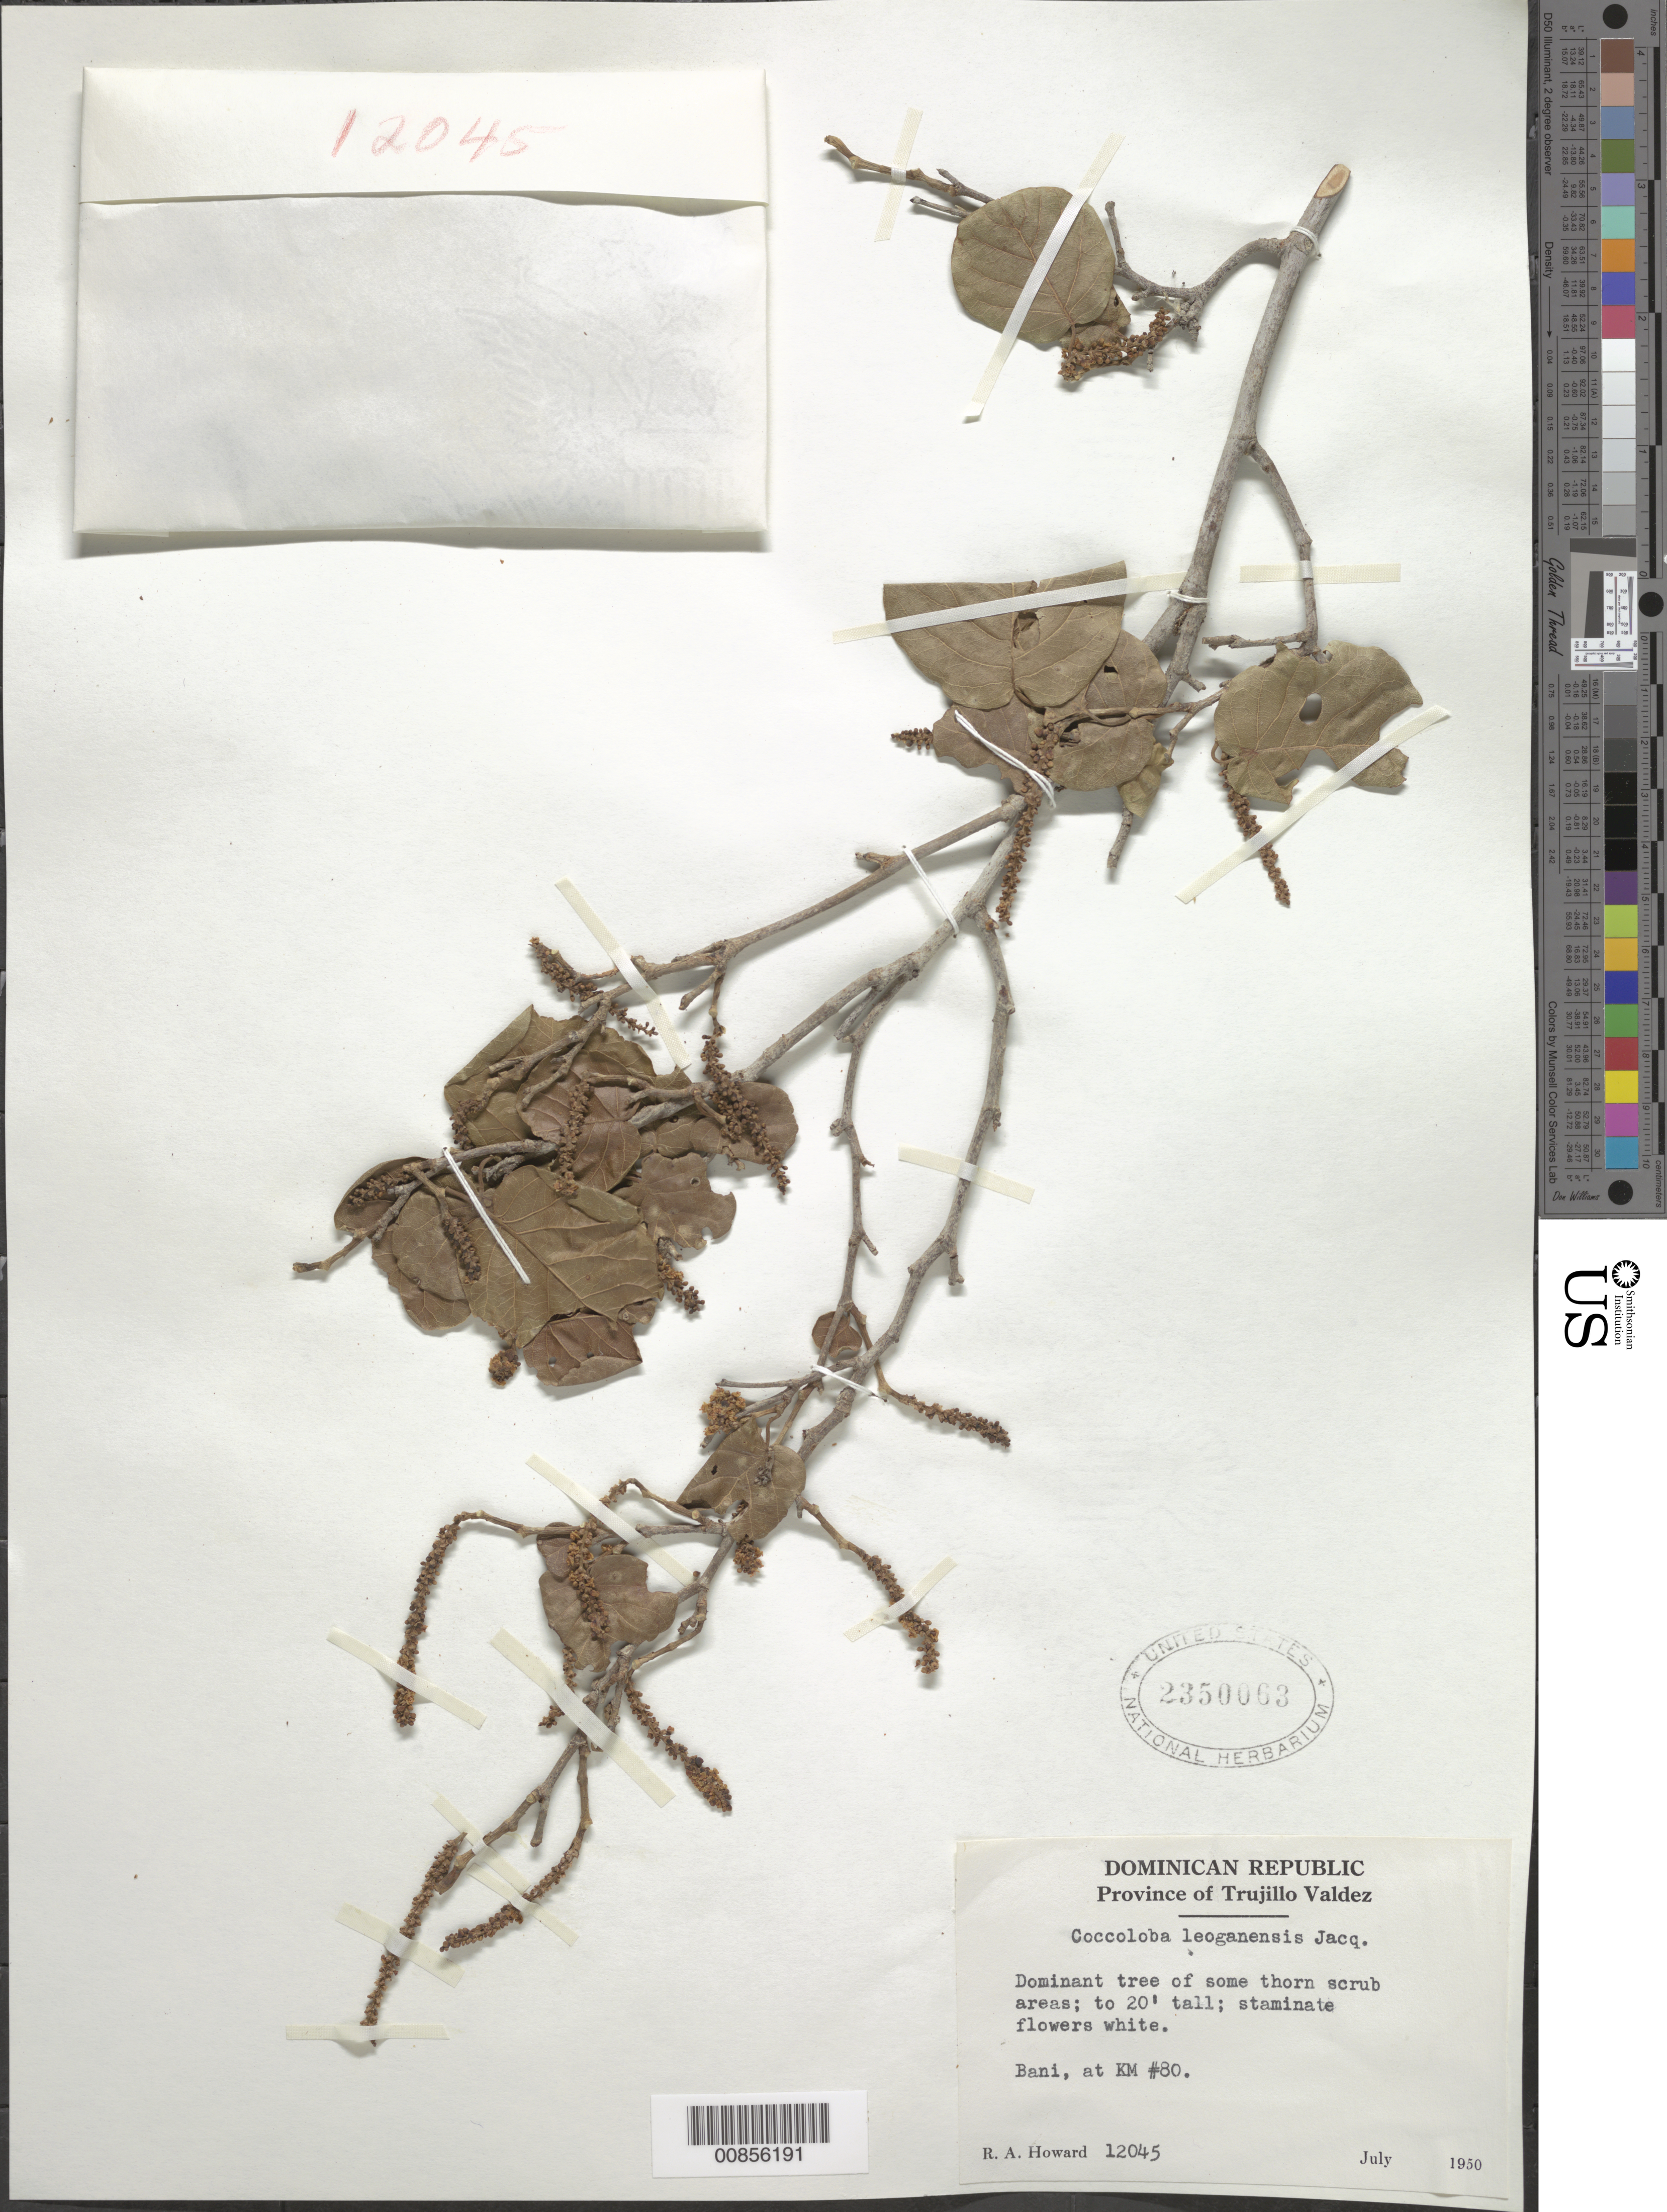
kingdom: Plantae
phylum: Tracheophyta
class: Magnoliopsida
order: Caryophyllales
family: Polygonaceae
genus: Coccoloba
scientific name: Coccoloba leoganensis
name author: Jacq.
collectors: R. A. Howard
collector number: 12045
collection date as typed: Jul 1950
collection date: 1950-07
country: Dominican Republic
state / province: Peravia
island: Hispaniola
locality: Province of Trujillo Valdez (obsolete). Bani, at Km #80.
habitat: Dominant tree of some thorn scrub areas.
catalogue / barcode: US 2350063